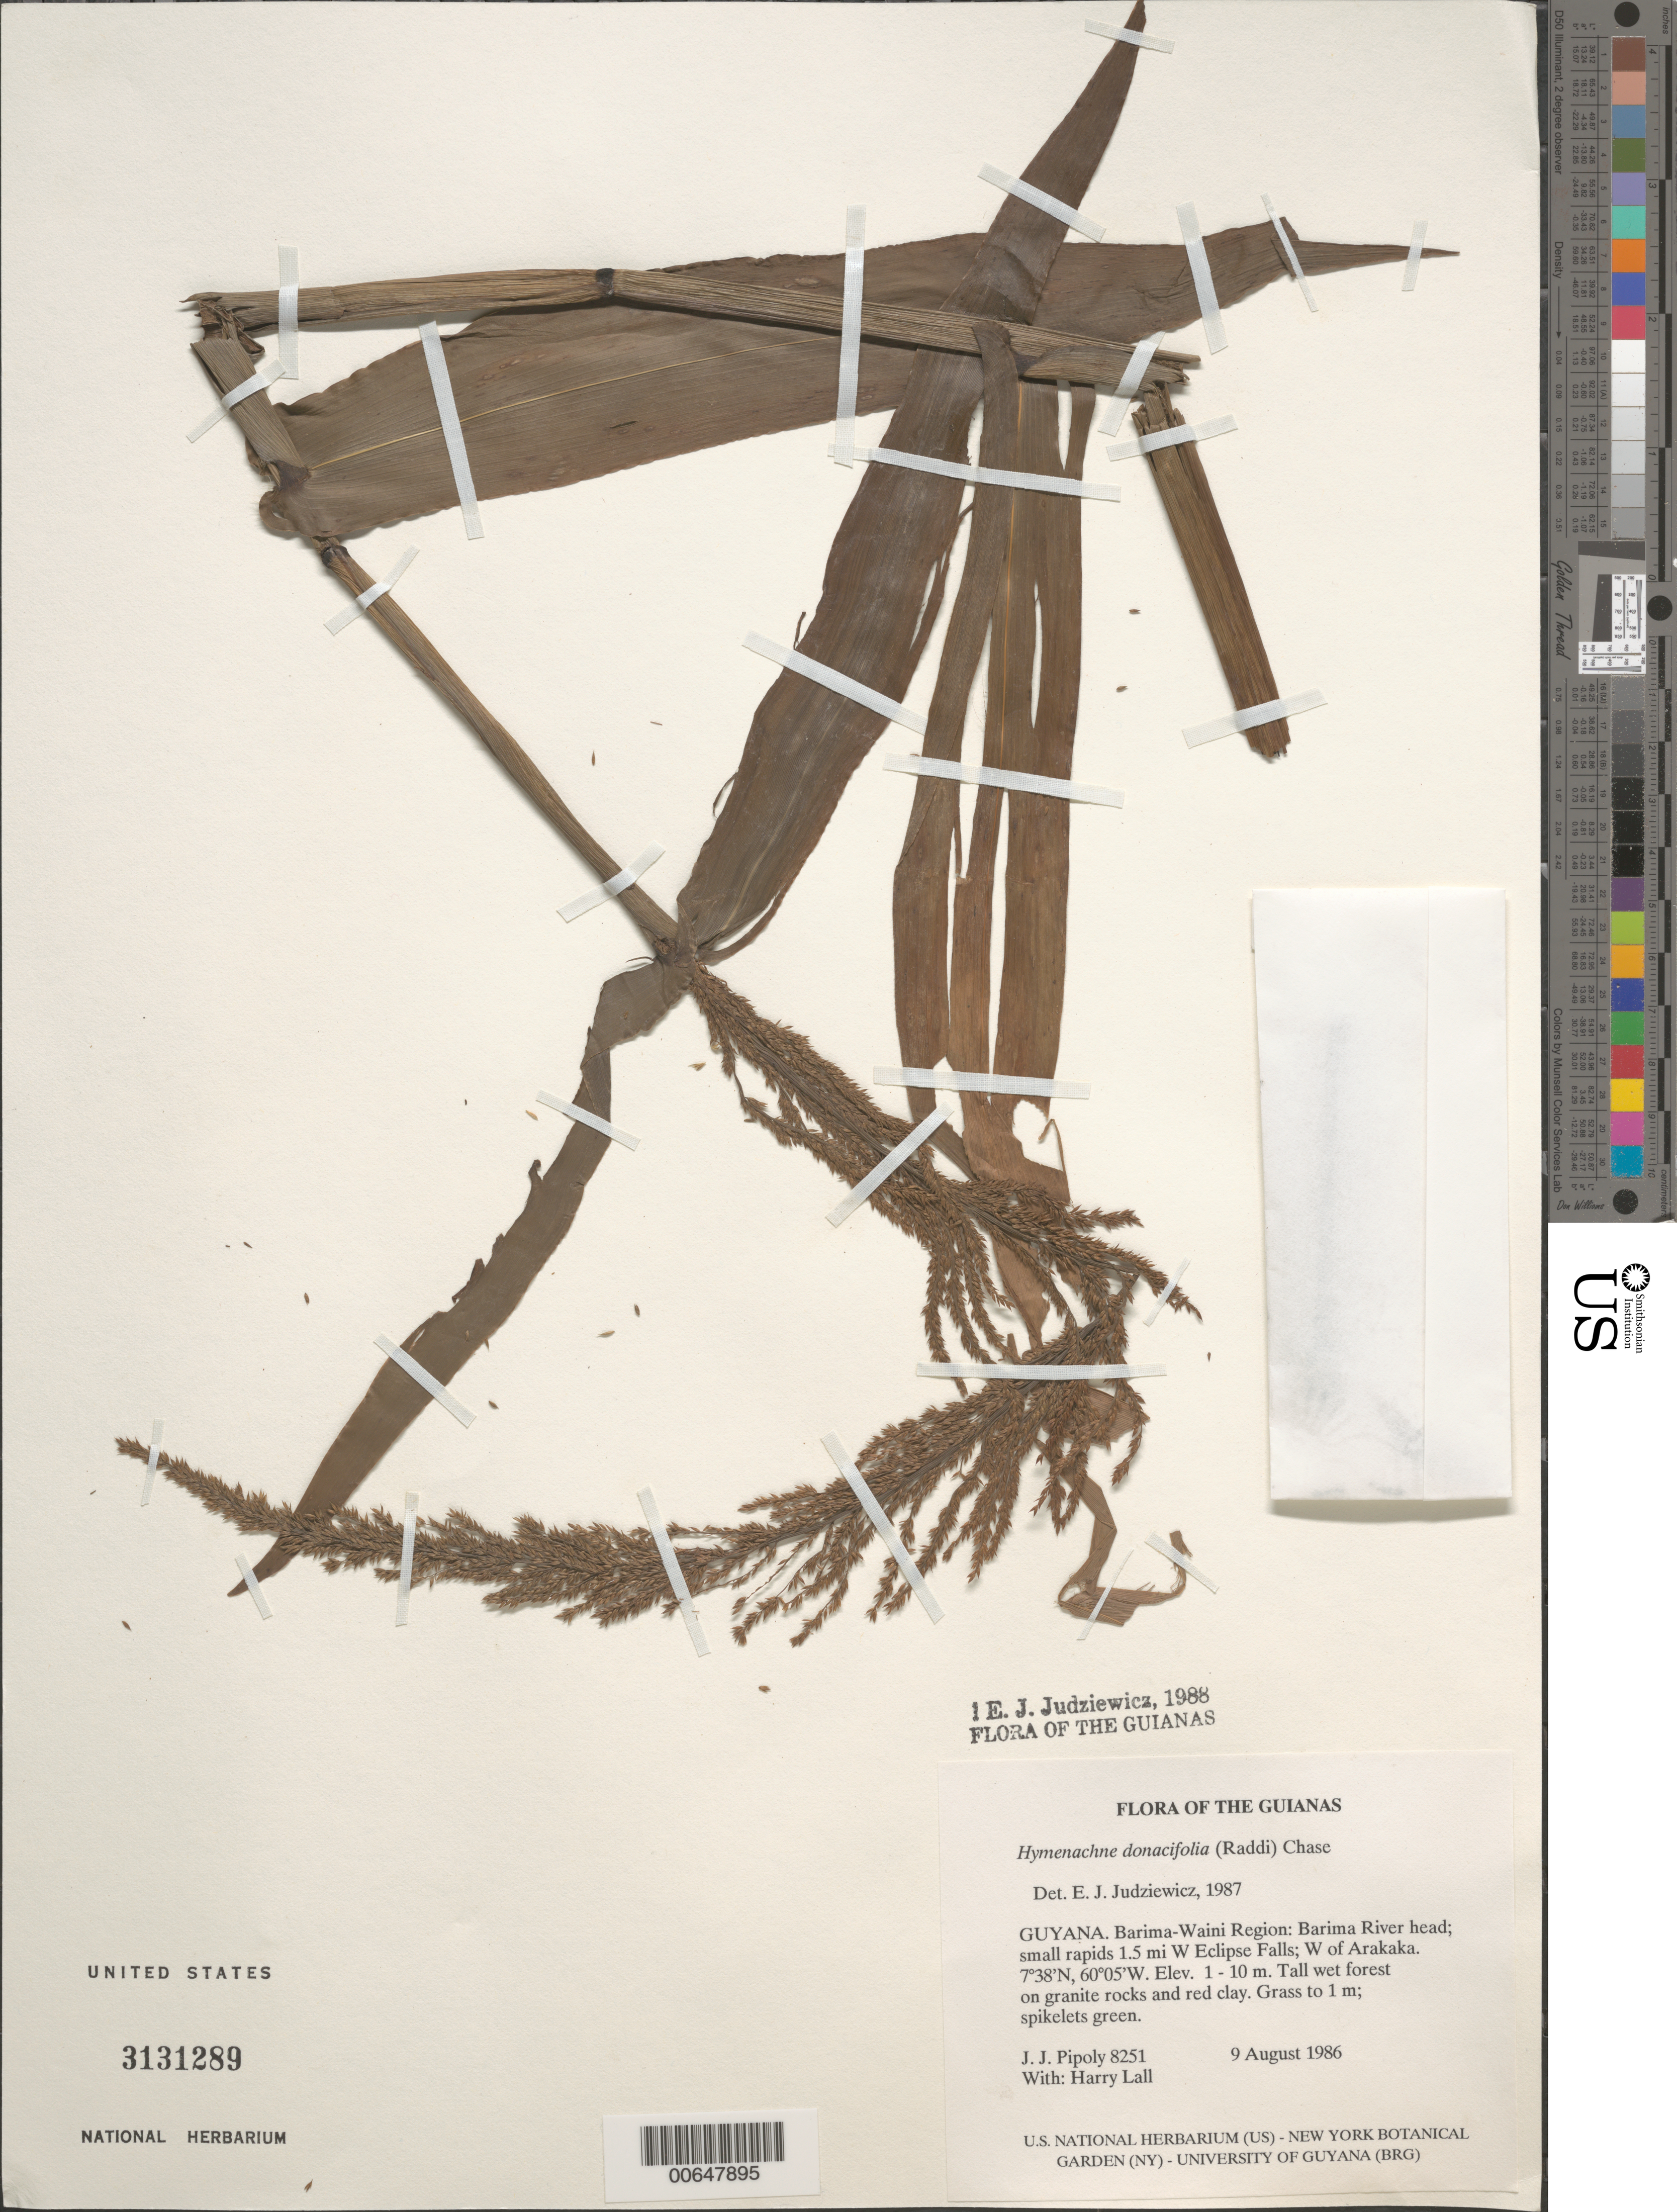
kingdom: Plantae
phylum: Tracheophyta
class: Liliopsida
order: Poales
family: Poaceae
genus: Hymenachne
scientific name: Hymenachne donacifolia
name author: (Raddi) Chase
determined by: Judziewicz, E. J.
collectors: J. J. Pipoly & H. Lall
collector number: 8251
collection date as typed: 9 August 1986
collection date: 1986-08-09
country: Guyana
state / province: Barima-Waini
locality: Barima River head; small rapids 1.5 mi W Eclipse Falls; W of Arakaka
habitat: Tall wet forest on granite rocks and red clay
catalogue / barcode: US 3131289